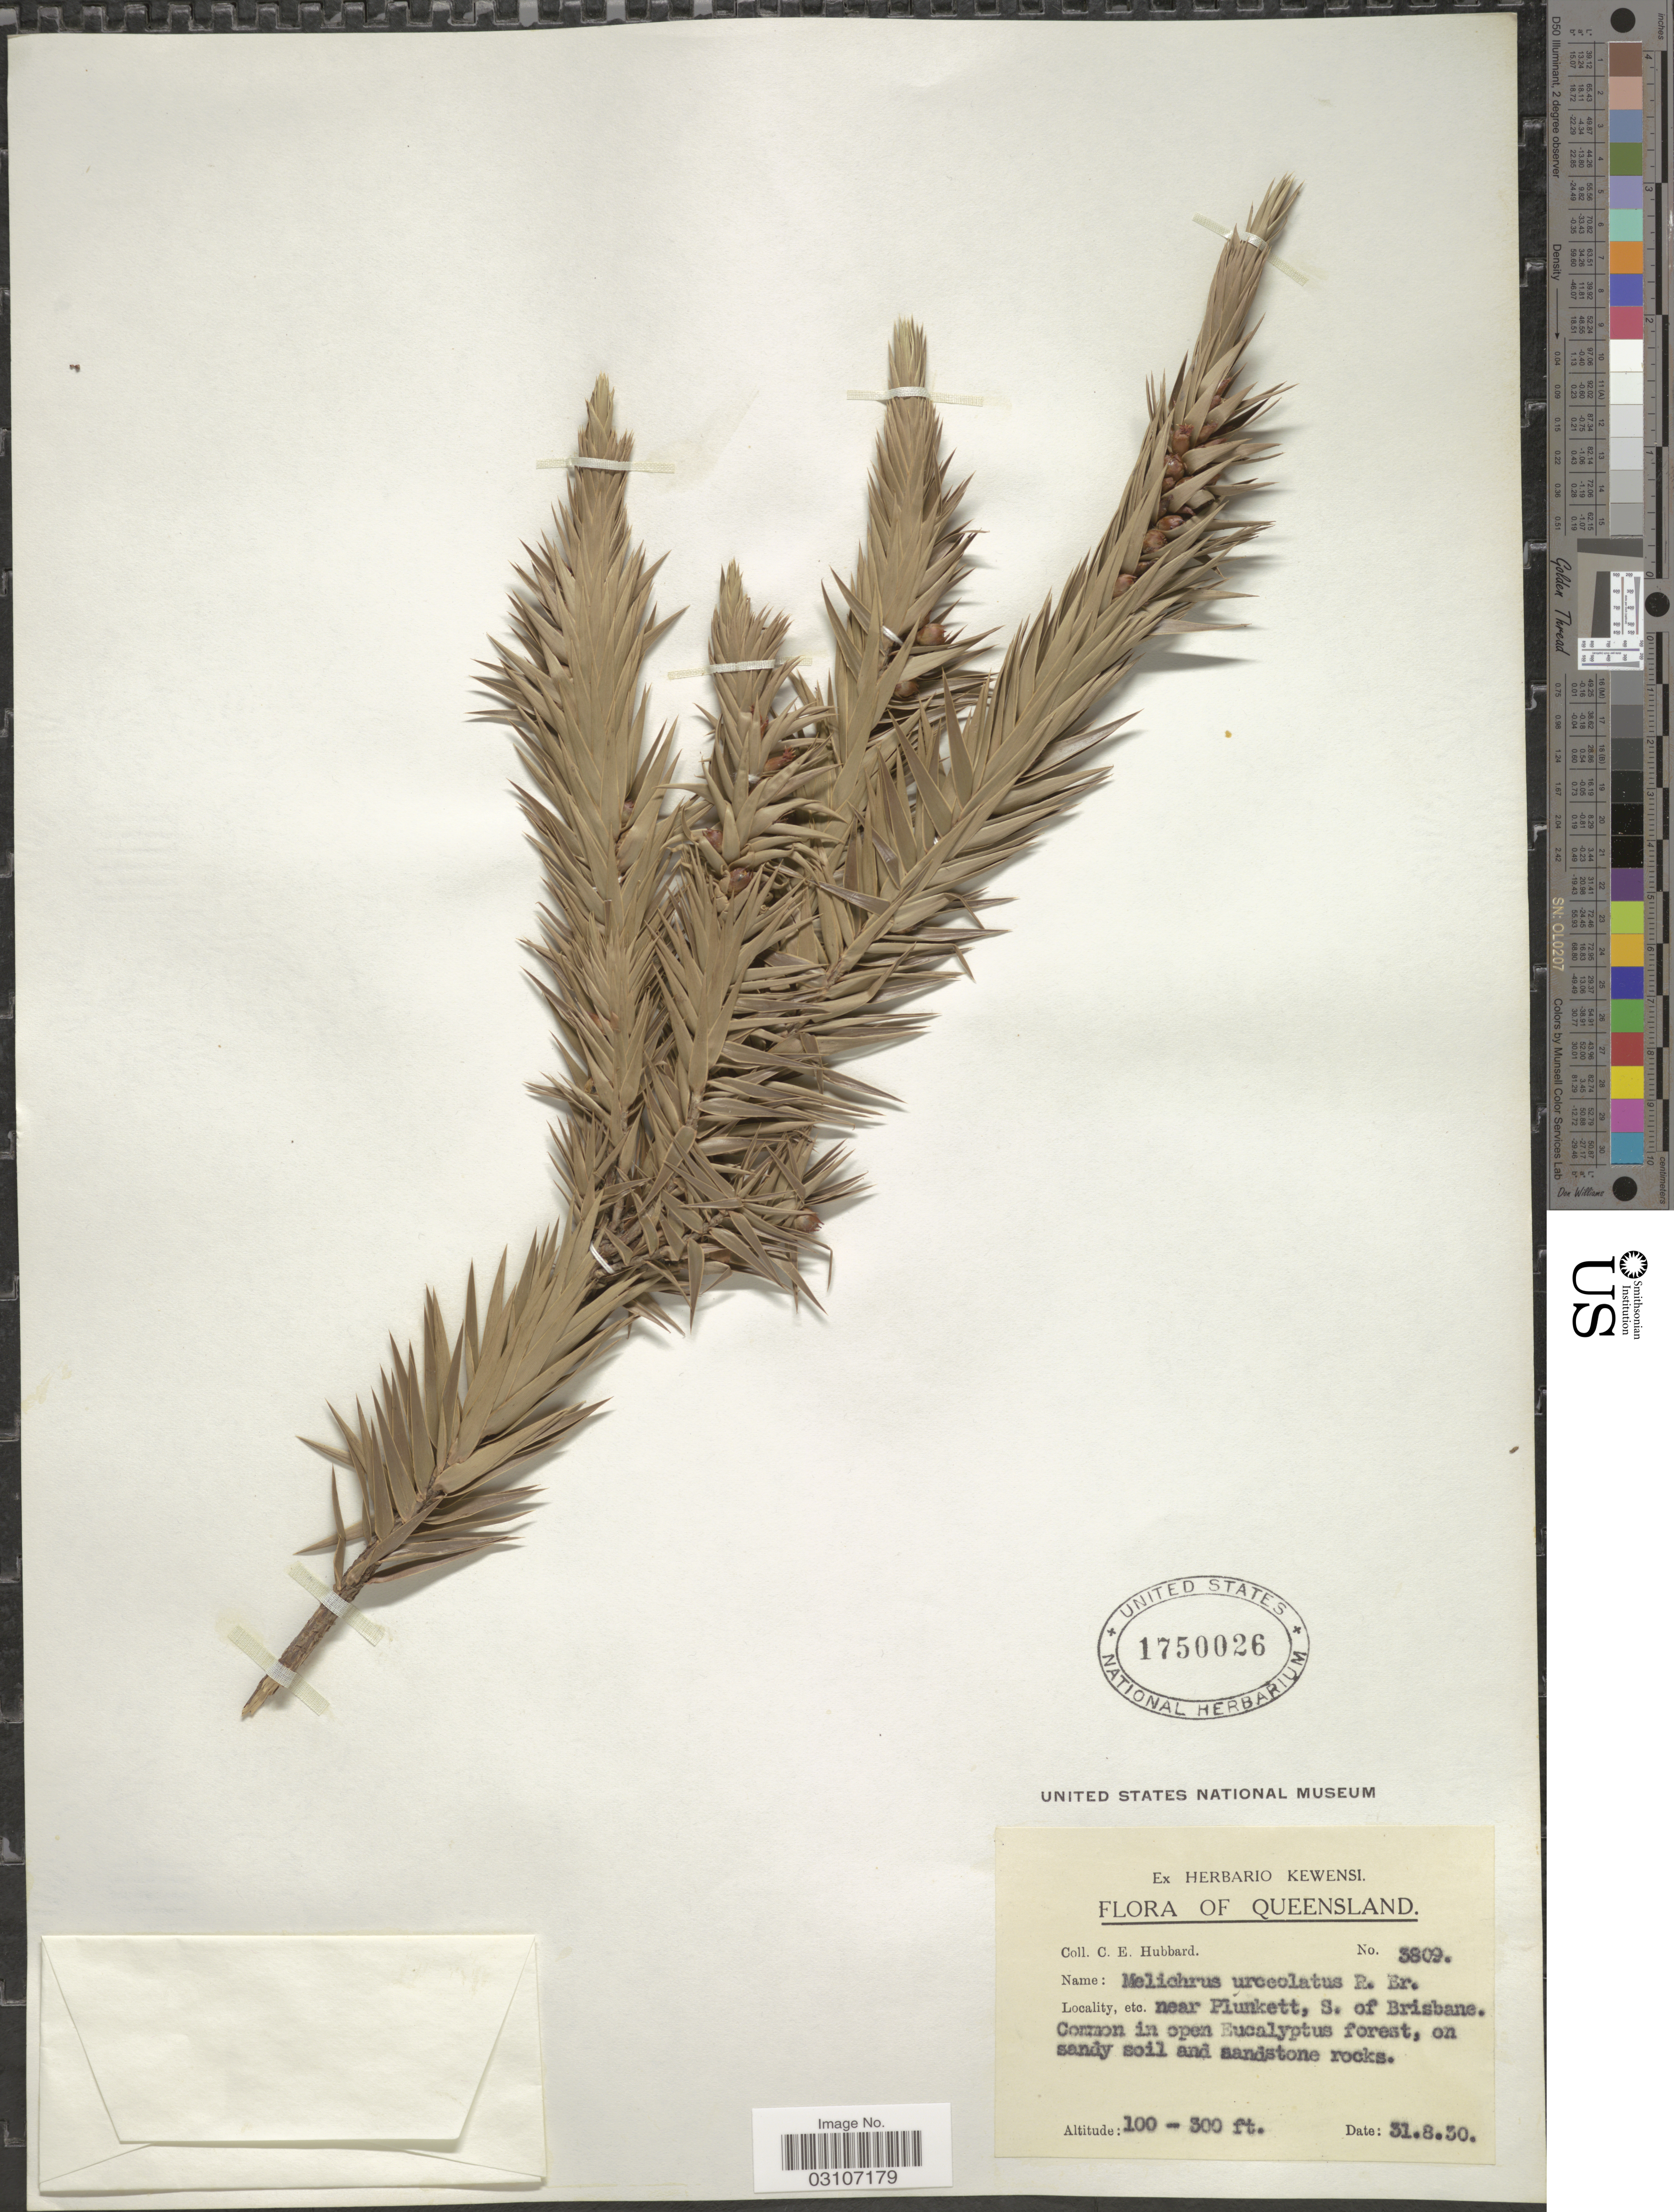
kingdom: Plantae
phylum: Tracheophyta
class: Magnoliopsida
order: Ericales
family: Ericaceae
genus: Melichrus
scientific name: Melichrus urceolatus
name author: R. Br.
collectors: C. E. Hubbard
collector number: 3809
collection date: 1930-08-31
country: Australia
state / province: Queensland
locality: Near Plunkett, S. of Brisbane.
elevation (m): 30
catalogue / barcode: US 1750026